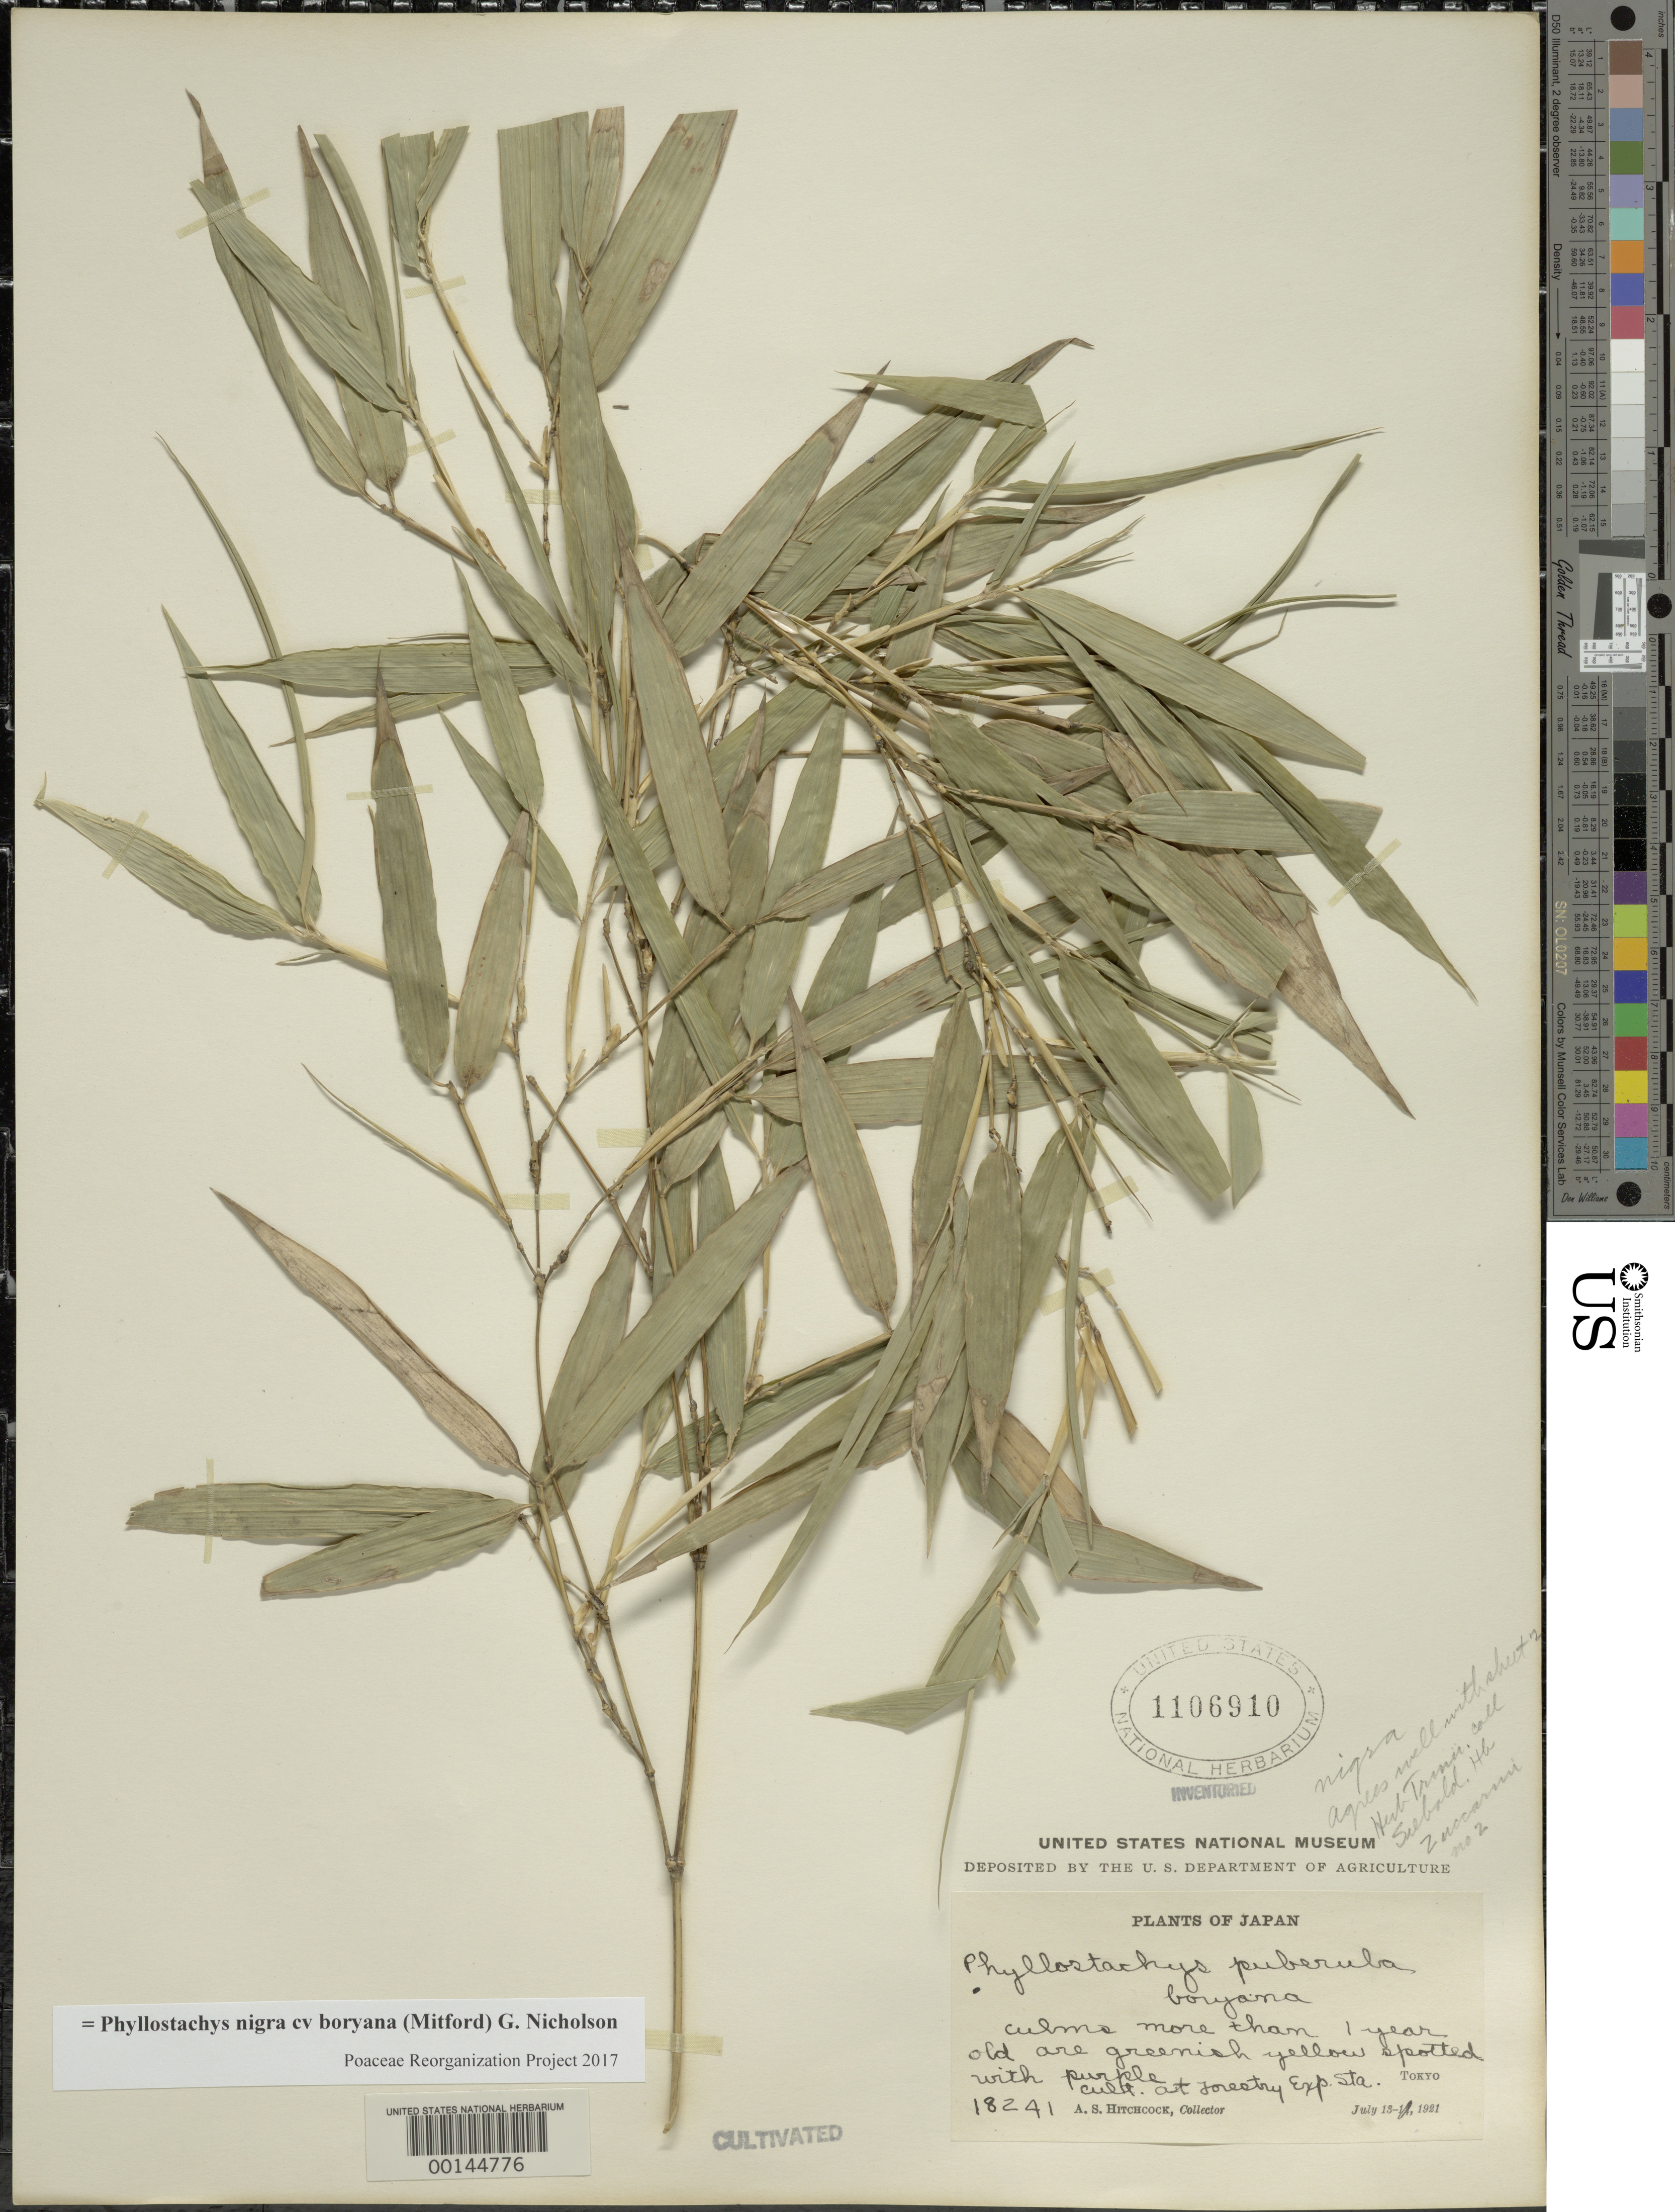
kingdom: Plantae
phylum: Tracheophyta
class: Liliopsida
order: Poales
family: Poaceae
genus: Phyllostachys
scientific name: Phyllostachys nigra cv. boryana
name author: (Mitford) G. Nicholson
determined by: Poaceae Reorganization Project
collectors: A. S. Hitchcock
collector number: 18241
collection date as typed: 13 Jul 1921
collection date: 1921-07-13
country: Japan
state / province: Tokyo, Federal City of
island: Honshu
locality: Forestry experiment station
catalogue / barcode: US 1106910